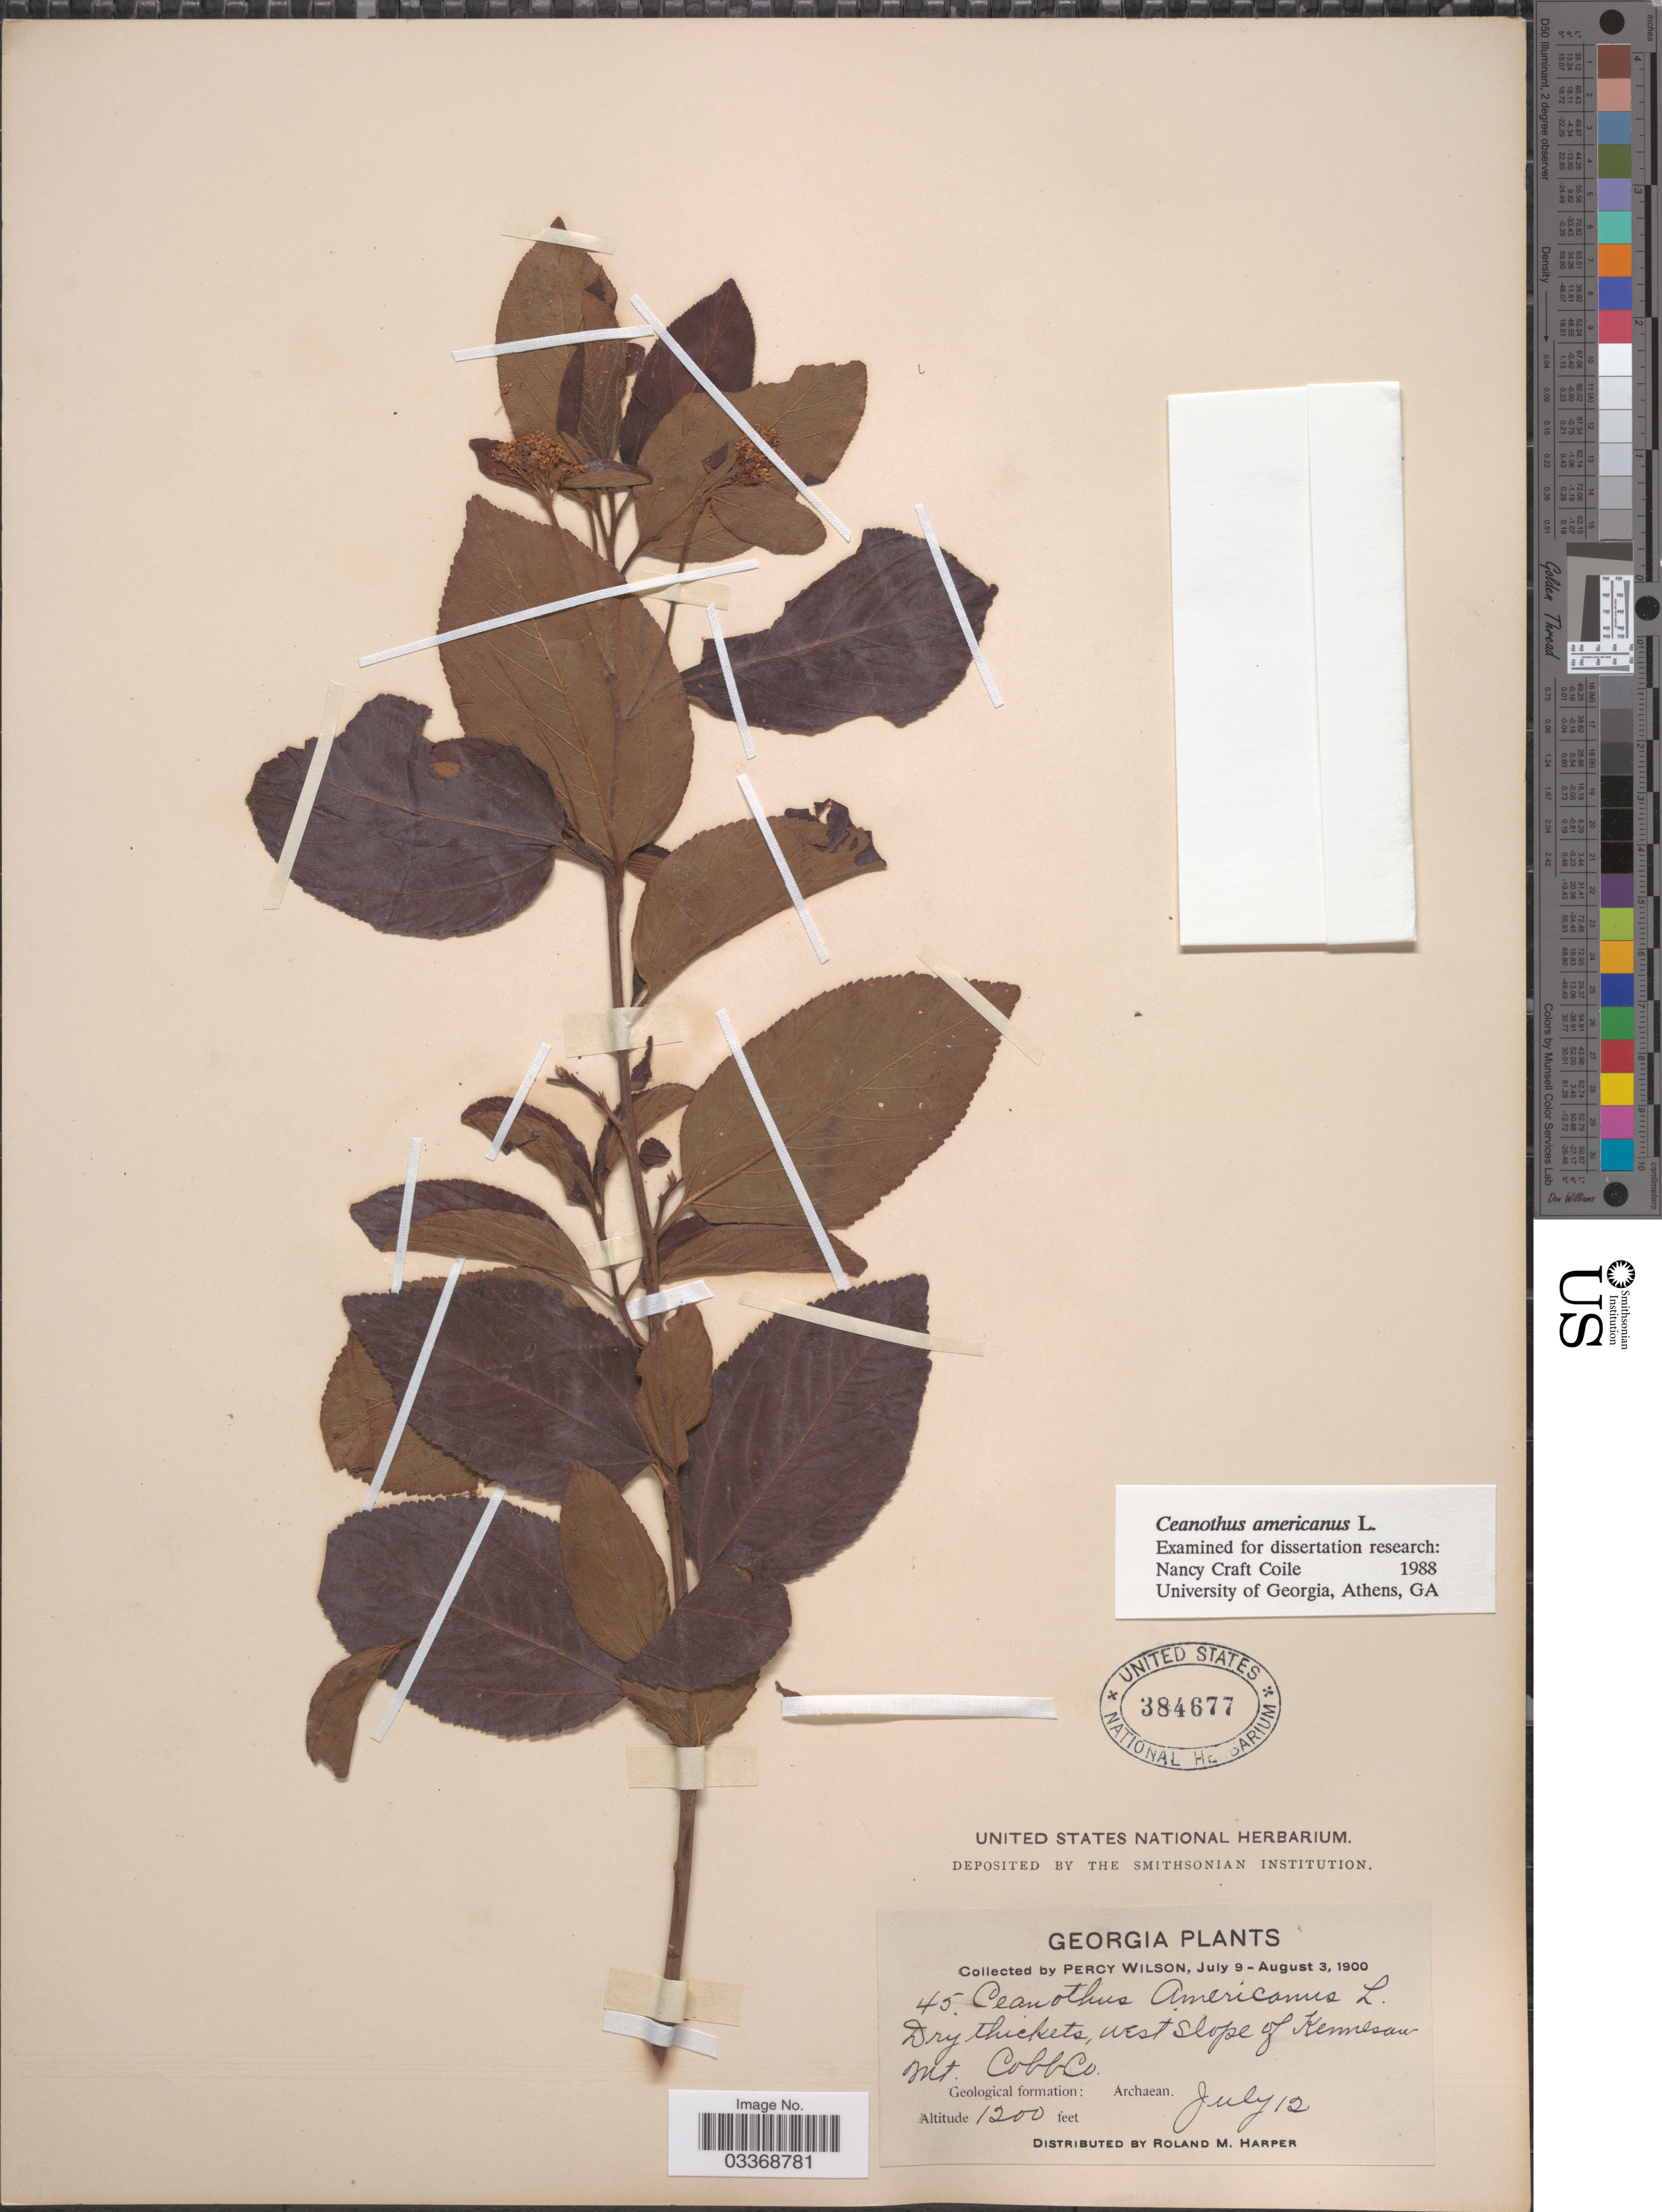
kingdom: Plantae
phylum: Tracheophyta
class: Magnoliopsida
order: Rosales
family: Rhamnaceae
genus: Ceanothus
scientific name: Ceanothus americanus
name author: L.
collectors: P. Wilson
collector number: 45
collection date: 1900-07-12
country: United States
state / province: Georgia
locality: West slope of Kennesaw Mt. Cobb Co. Geological formation: Archaean.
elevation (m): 366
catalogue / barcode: US 384677